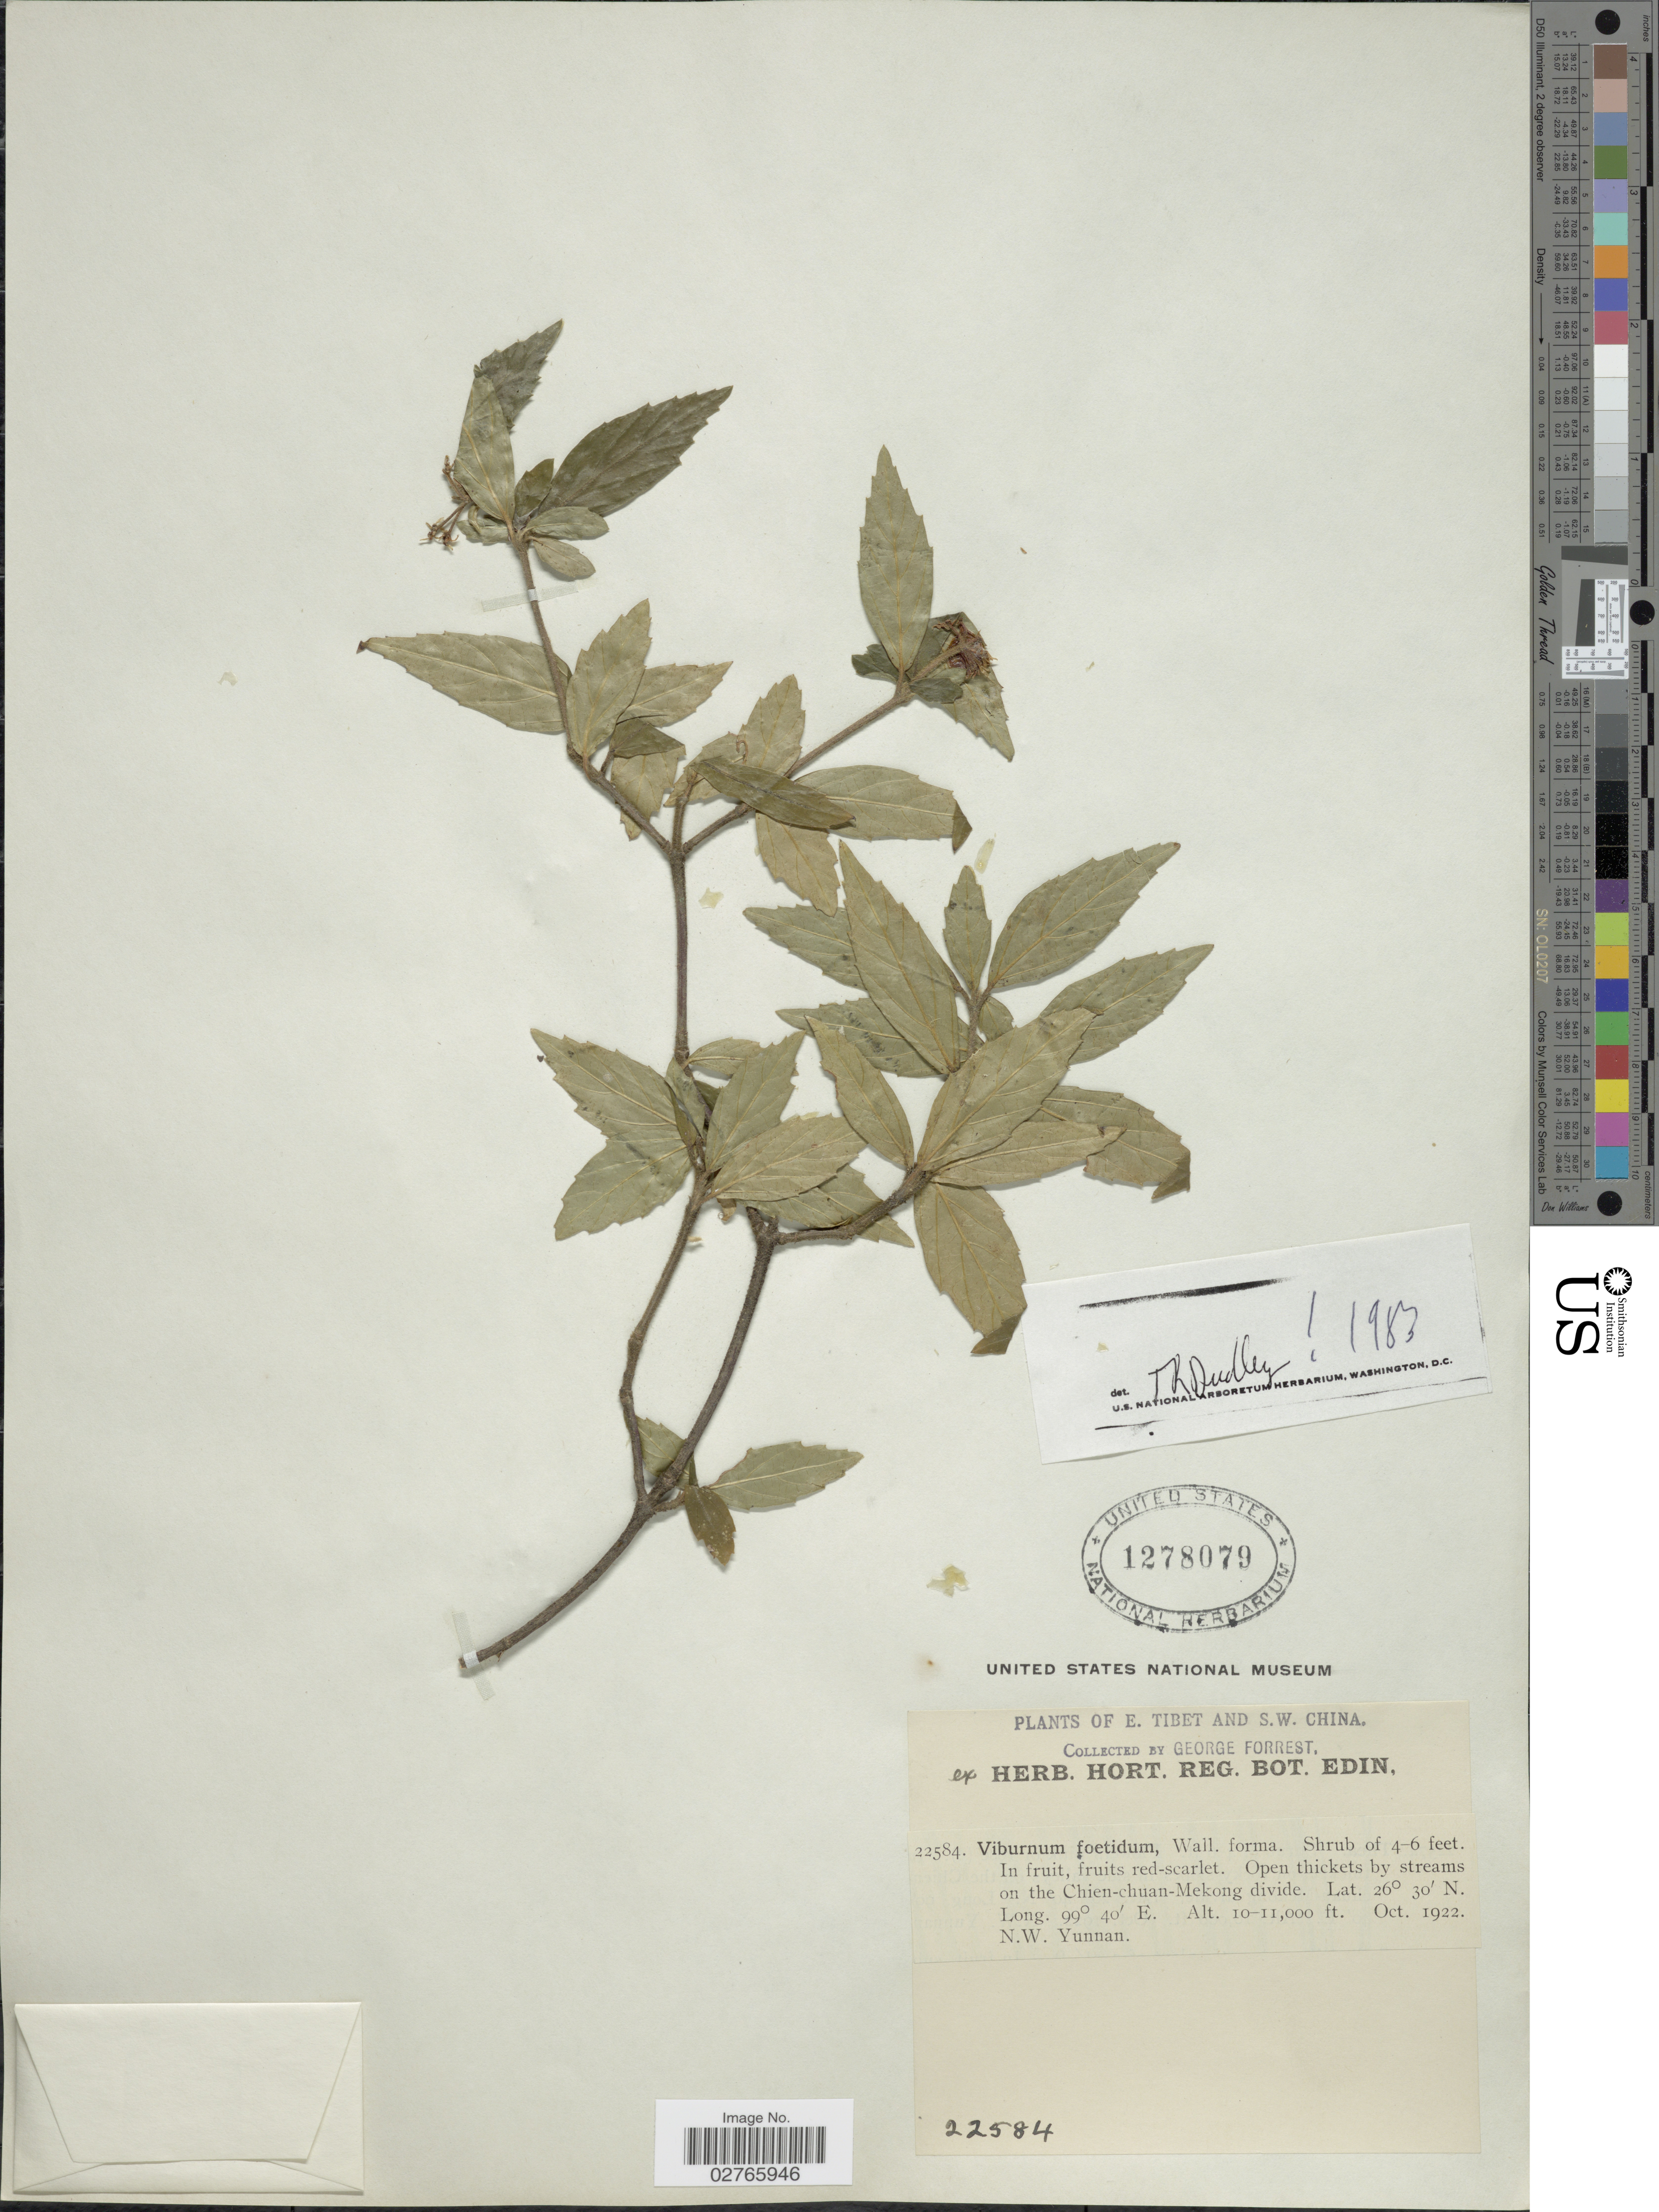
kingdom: Plantae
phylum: Tracheophyta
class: Magnoliopsida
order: Dipsacales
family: Viburnaceae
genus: Viburnum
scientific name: Viburnum foetidum var. ceanothoides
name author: (C.H. Wright) Hand.-Mazz.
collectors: G. Forrest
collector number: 22584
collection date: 1922-10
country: China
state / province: Yunnan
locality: E. Tibet and S.W. China. Open thickets by streams on the Chien-chuan-Mekong divide. N.W. Yunnan.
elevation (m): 3048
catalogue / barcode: US 1278079